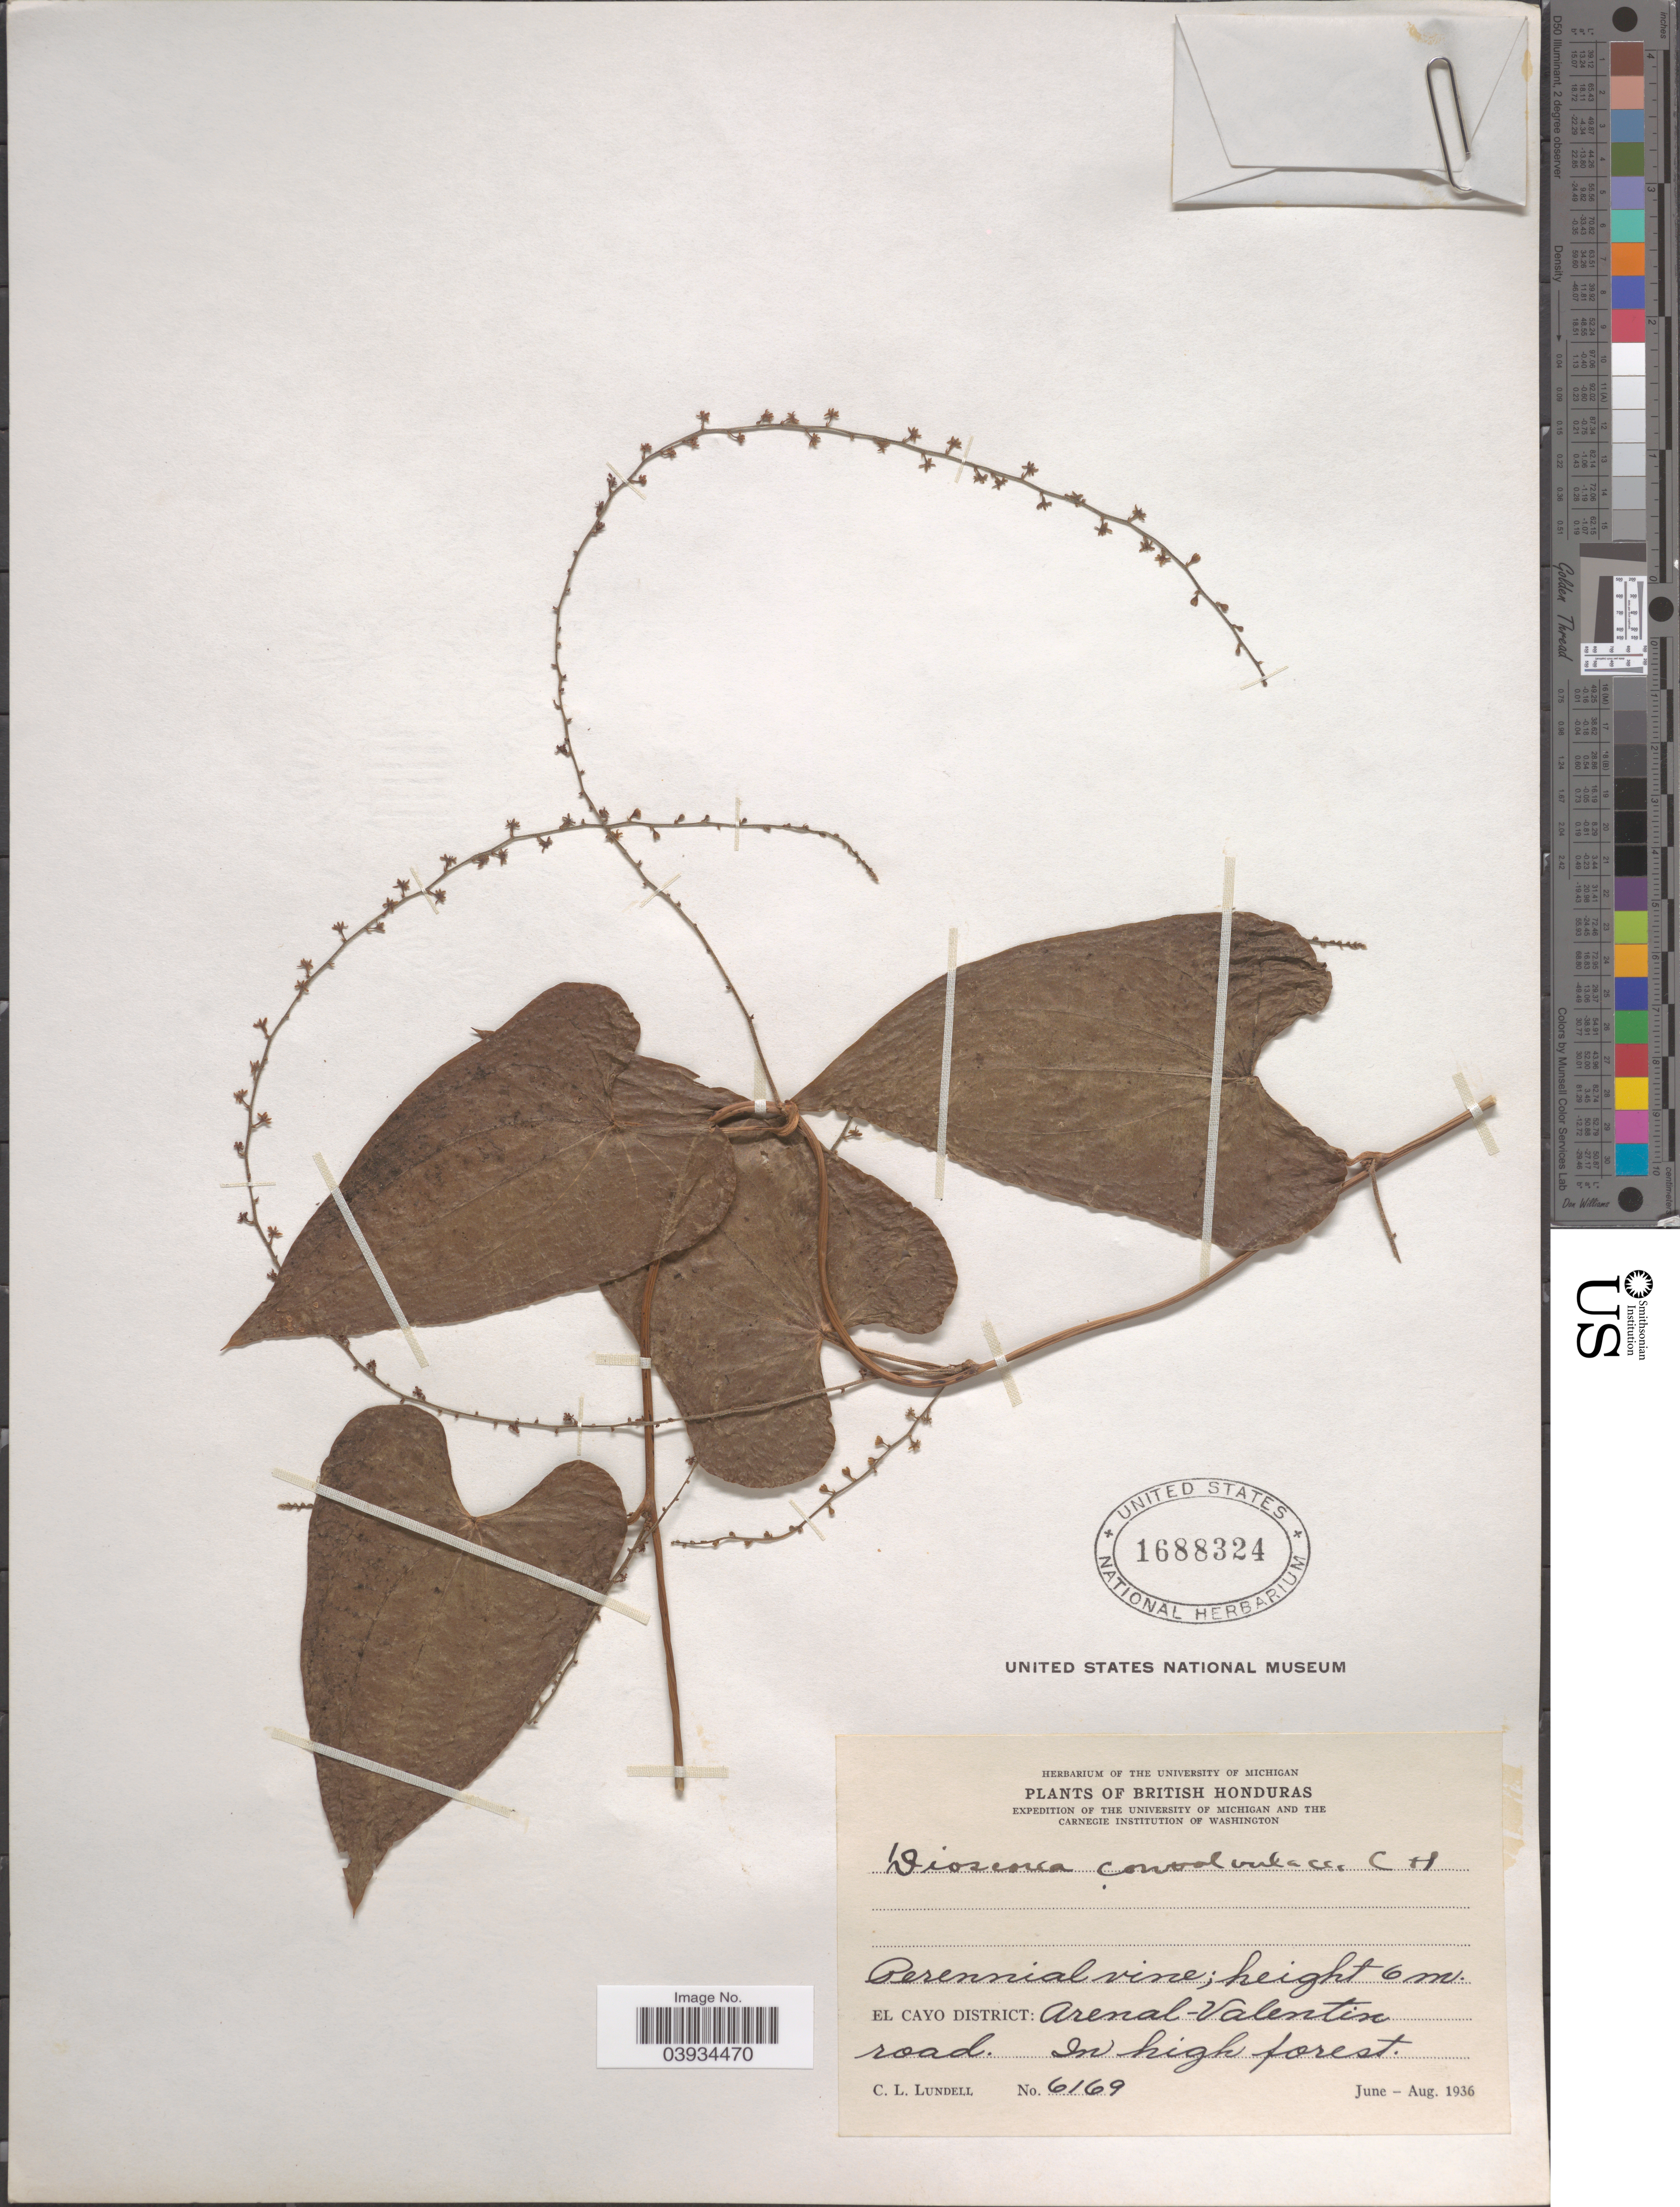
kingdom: Plantae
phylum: Tracheophyta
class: Liliopsida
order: Dioscoreales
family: Dioscoreaceae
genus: Dioscorea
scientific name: Dioscorea convolvulacea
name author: Schltdl. & Cham.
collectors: C. L. Lundell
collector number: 6169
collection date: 1936-06/1936-08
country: Belize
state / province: Cayo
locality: British Honduras. El Cayo District: Arenal - Valentin road. In high forest.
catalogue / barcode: US 1688324